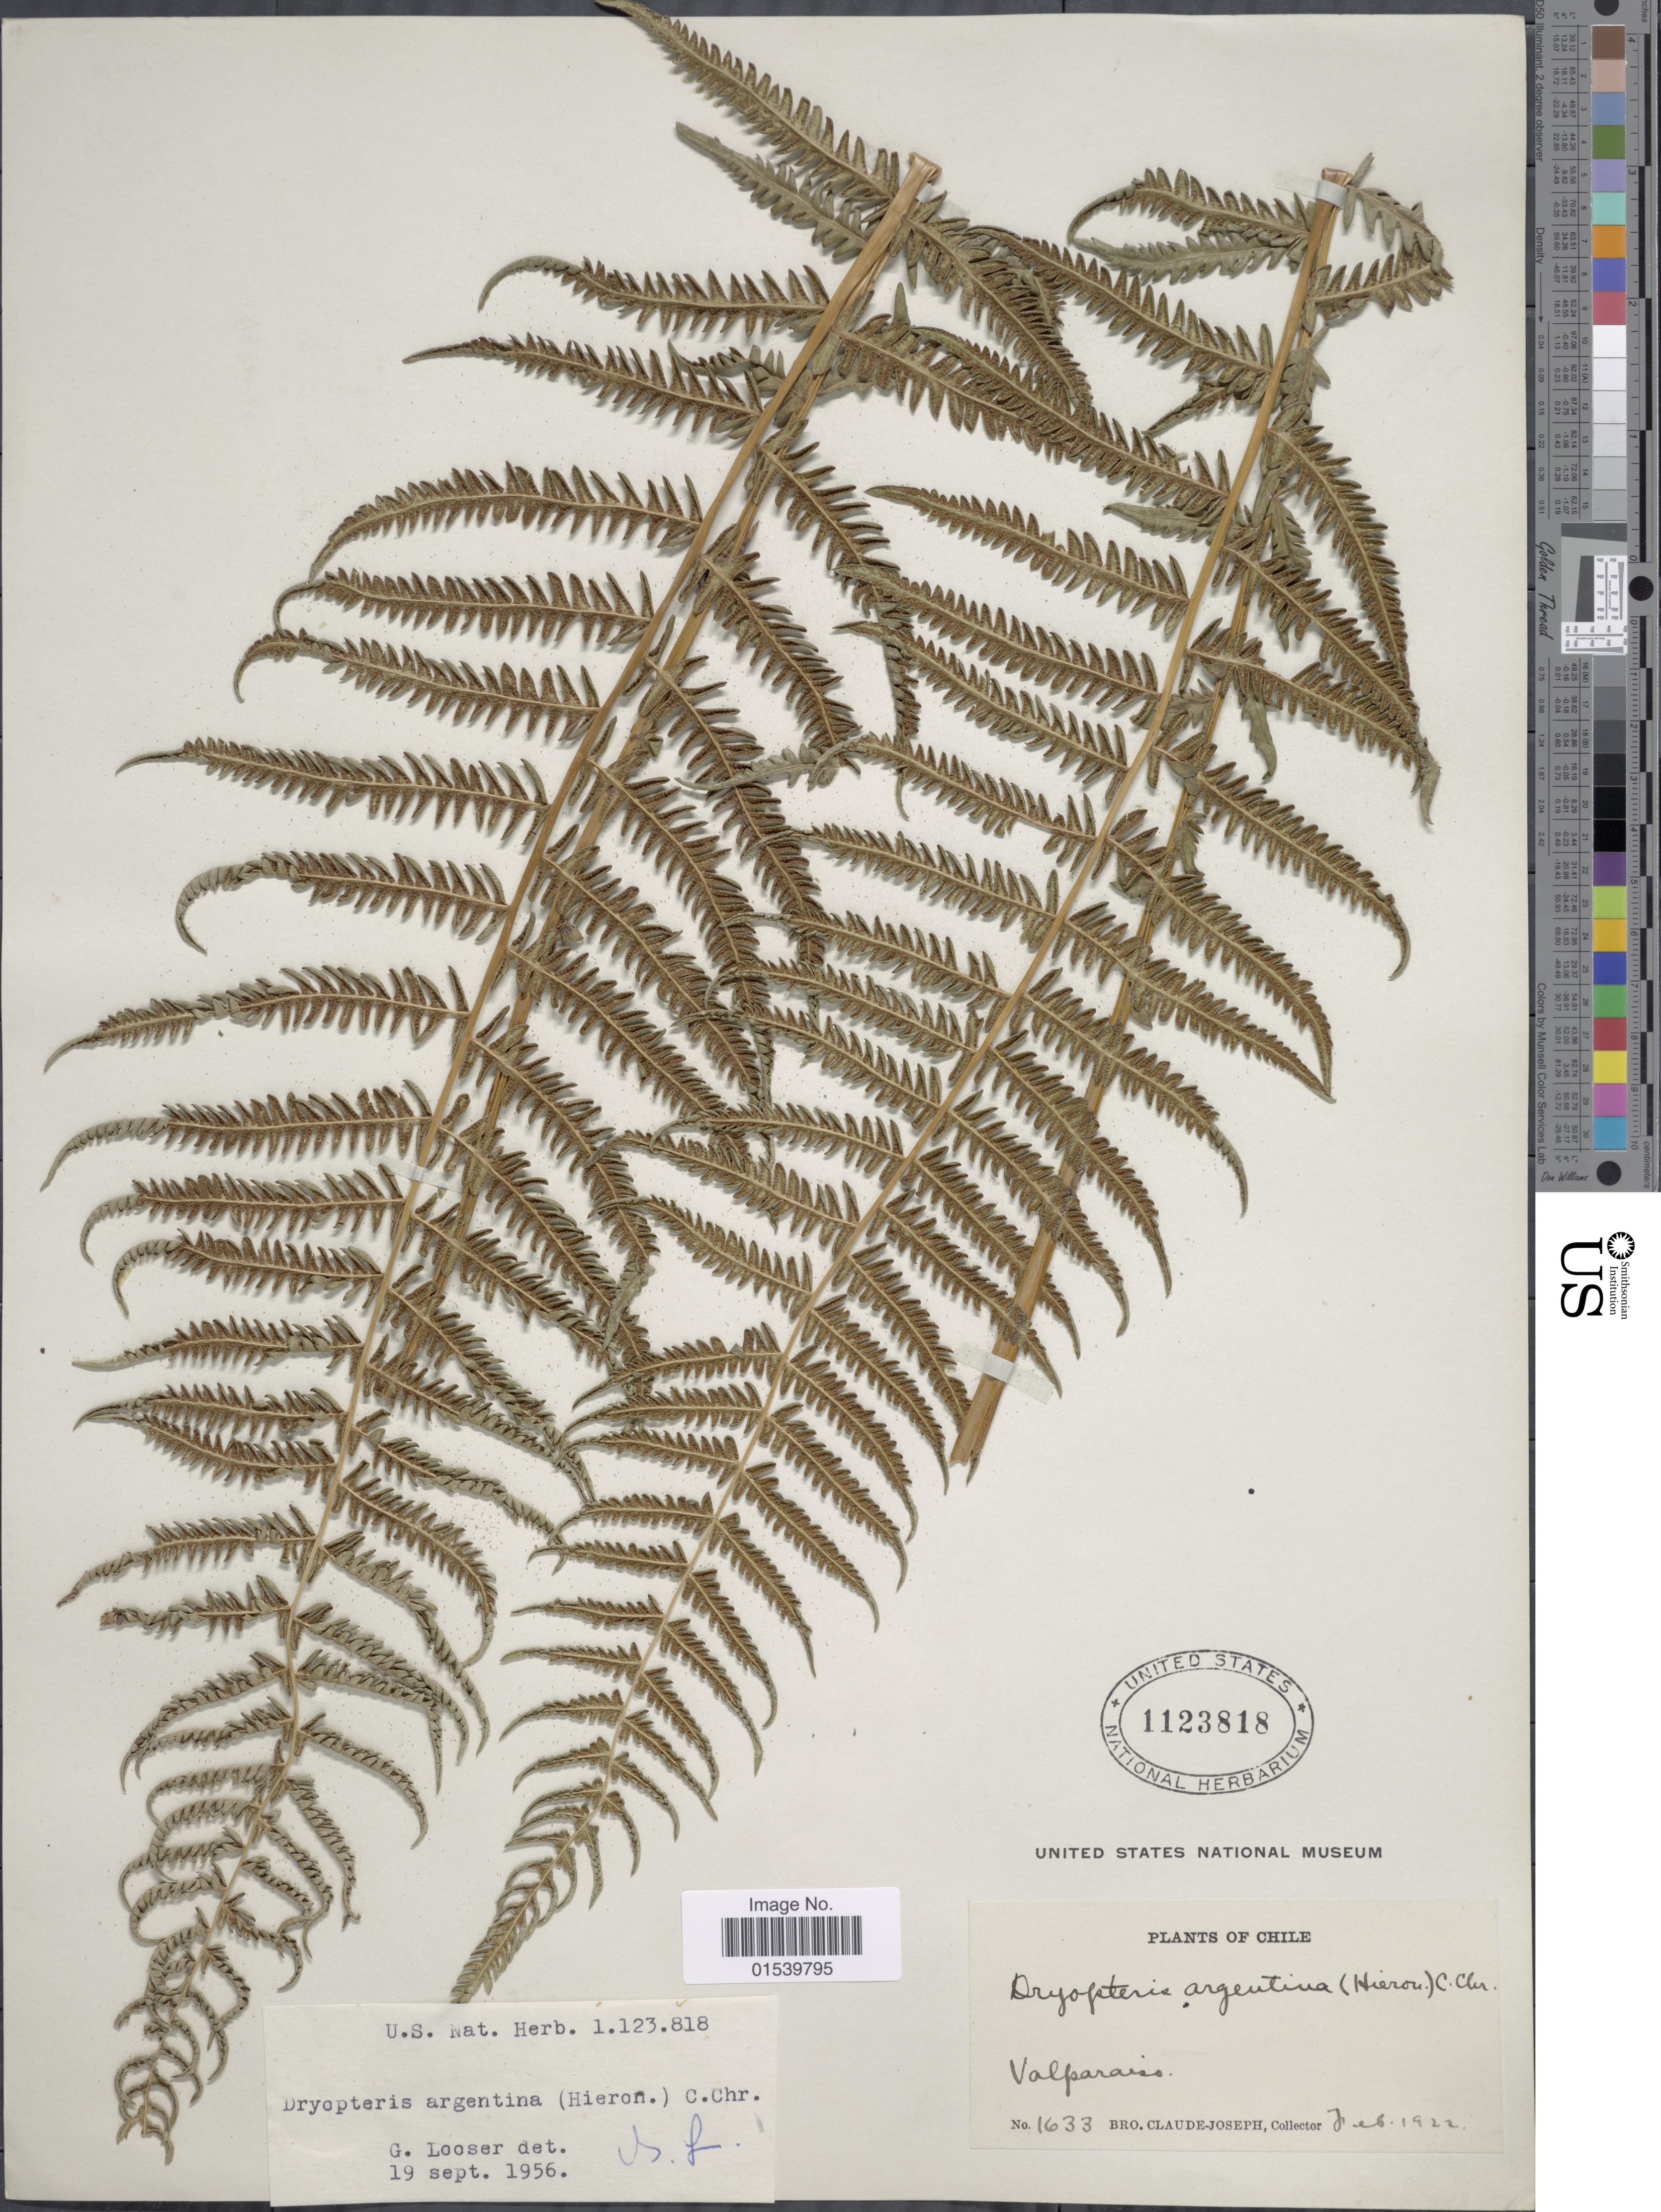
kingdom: Plantae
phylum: Tracheophyta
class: Polypodiopsida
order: Polypodiales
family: Thelypteridaceae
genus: Amauropelta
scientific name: Amauropelta argentina (Hieron.) comb. nov., ined. 2015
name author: (Hieron.)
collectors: Bro. Claude-Joseph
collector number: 1633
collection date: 1922-02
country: Chile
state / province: Valparaíso (V)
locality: Valparaiso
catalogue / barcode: US 1123818